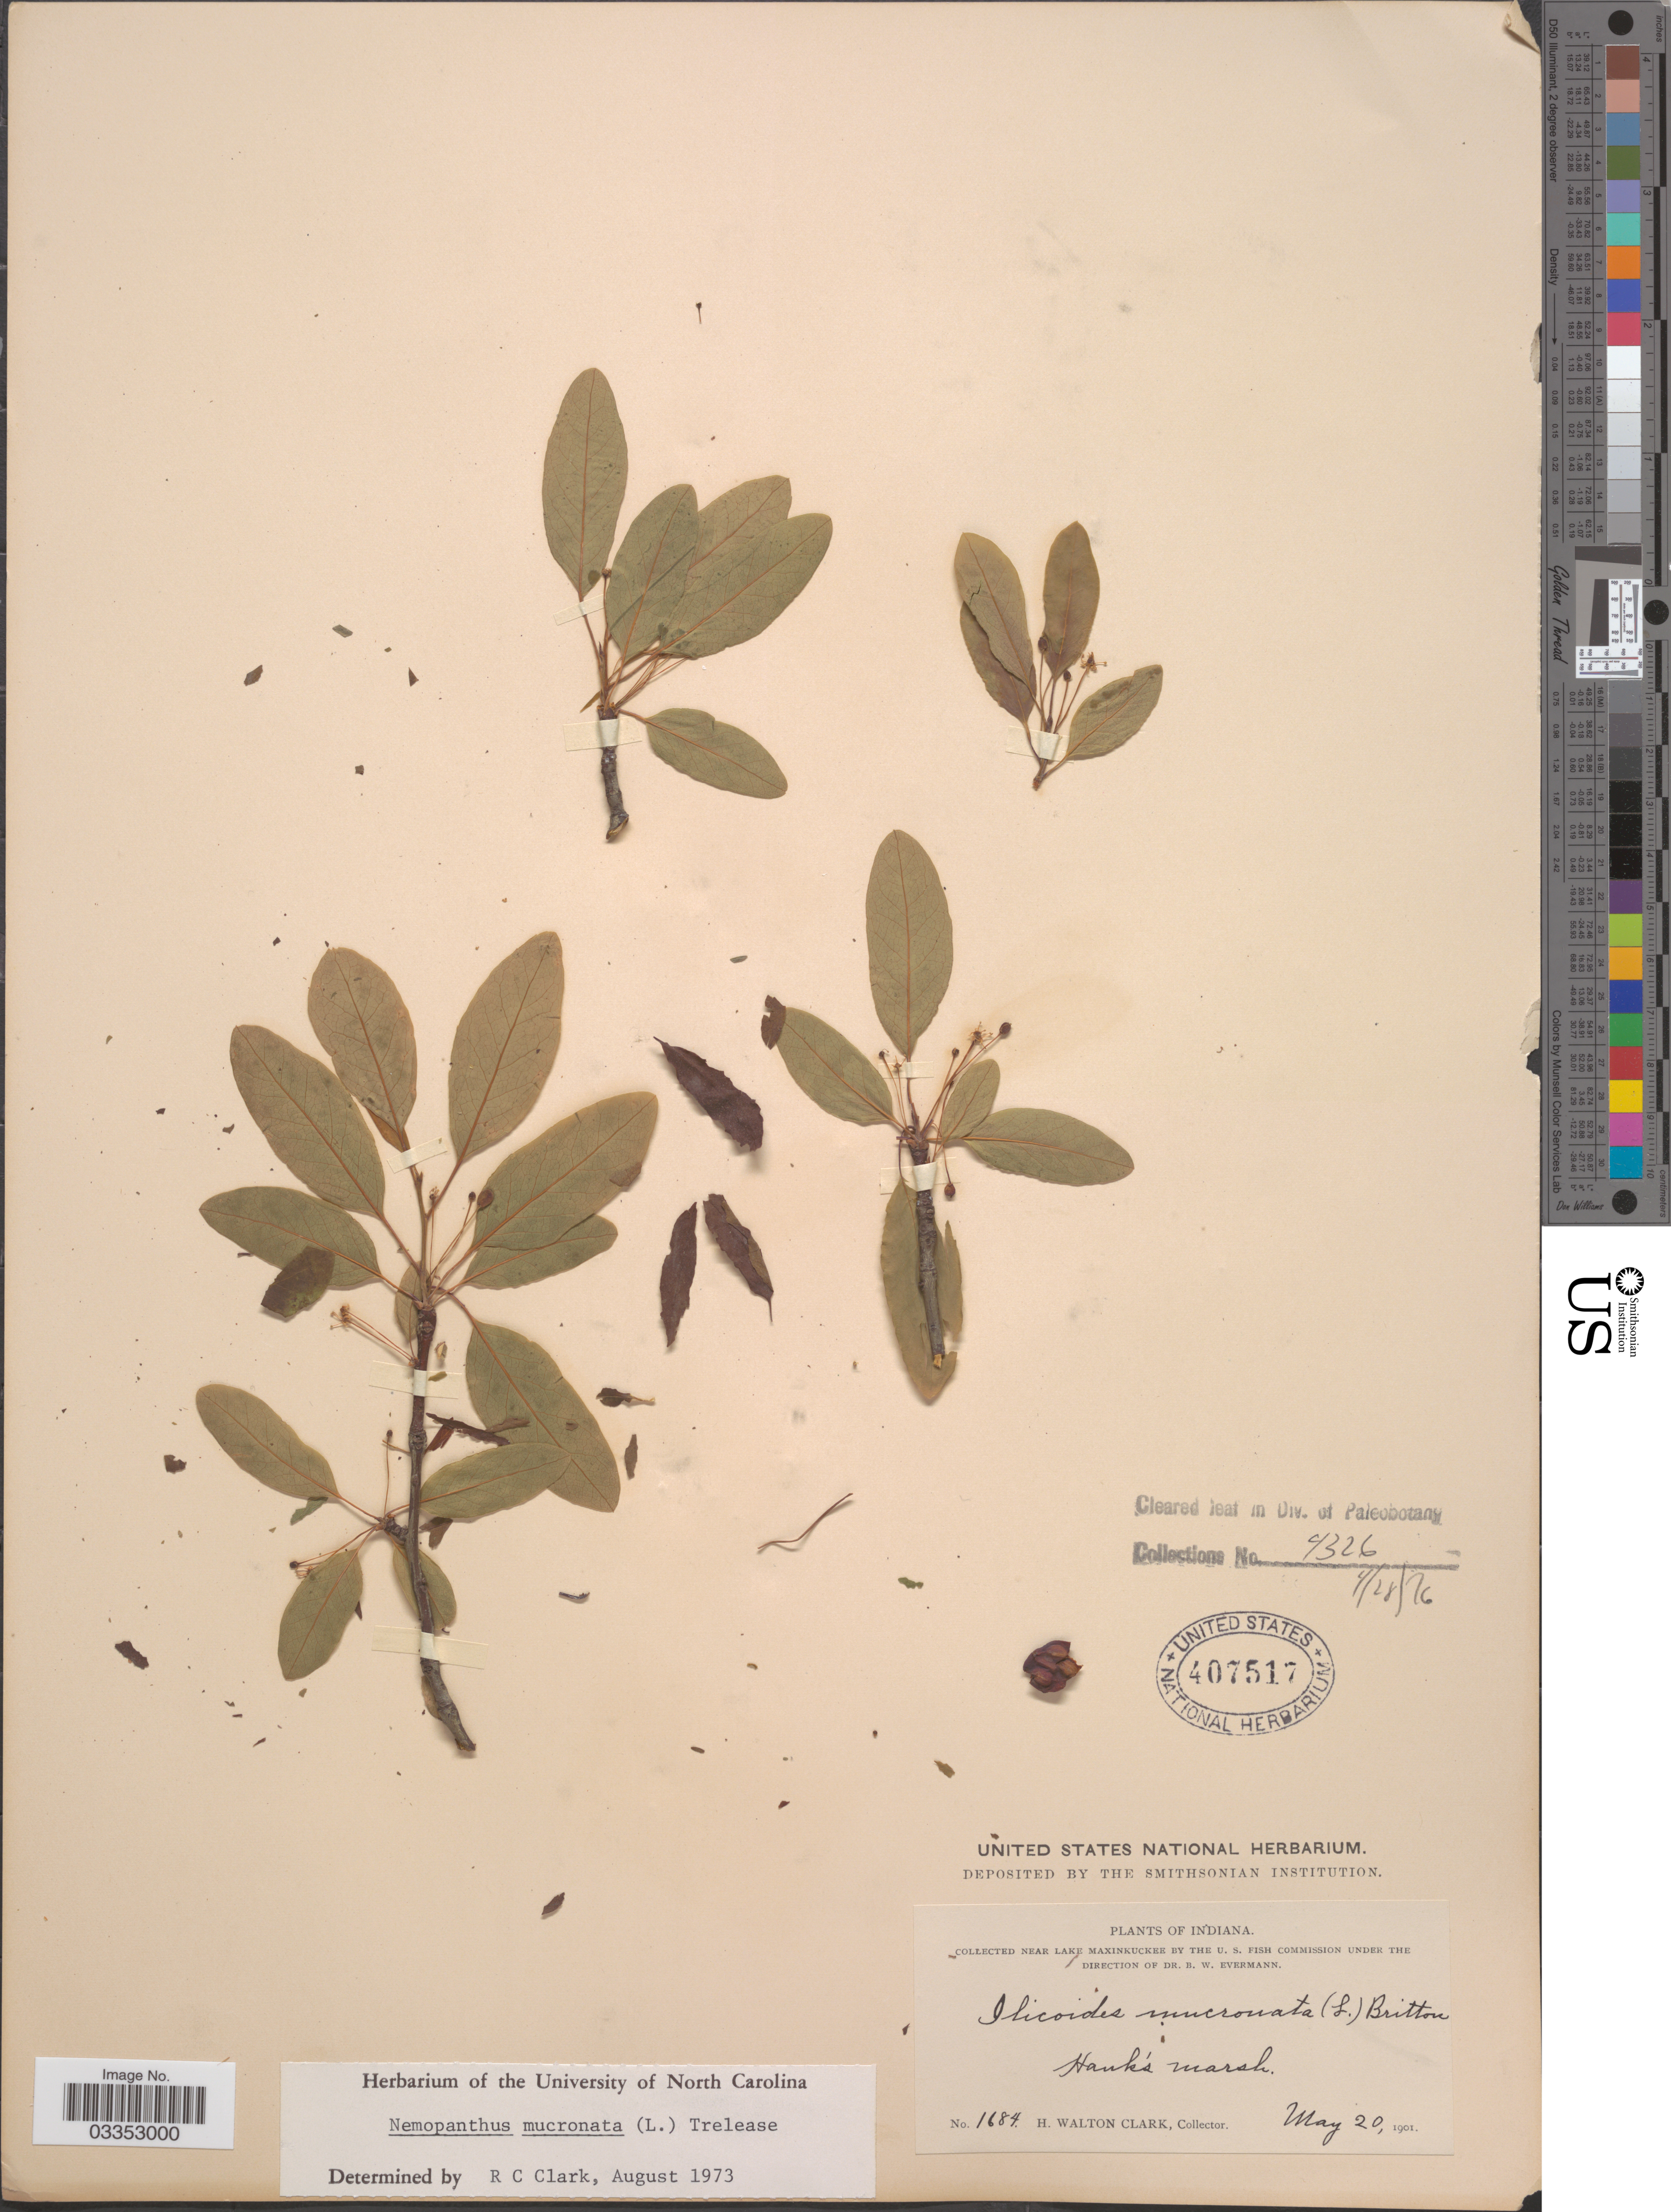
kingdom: Plantae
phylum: Tracheophyta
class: Magnoliopsida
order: Aquifoliales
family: Aquifoliaceae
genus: Nemopanthus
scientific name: Nemopanthus mucronatus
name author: (L.) Trel.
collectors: H. W. Clark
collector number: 1684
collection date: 1901-05-20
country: United States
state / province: Indiana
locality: Near Lake Maxinkuckee. Hank's marsh.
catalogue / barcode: US 407517